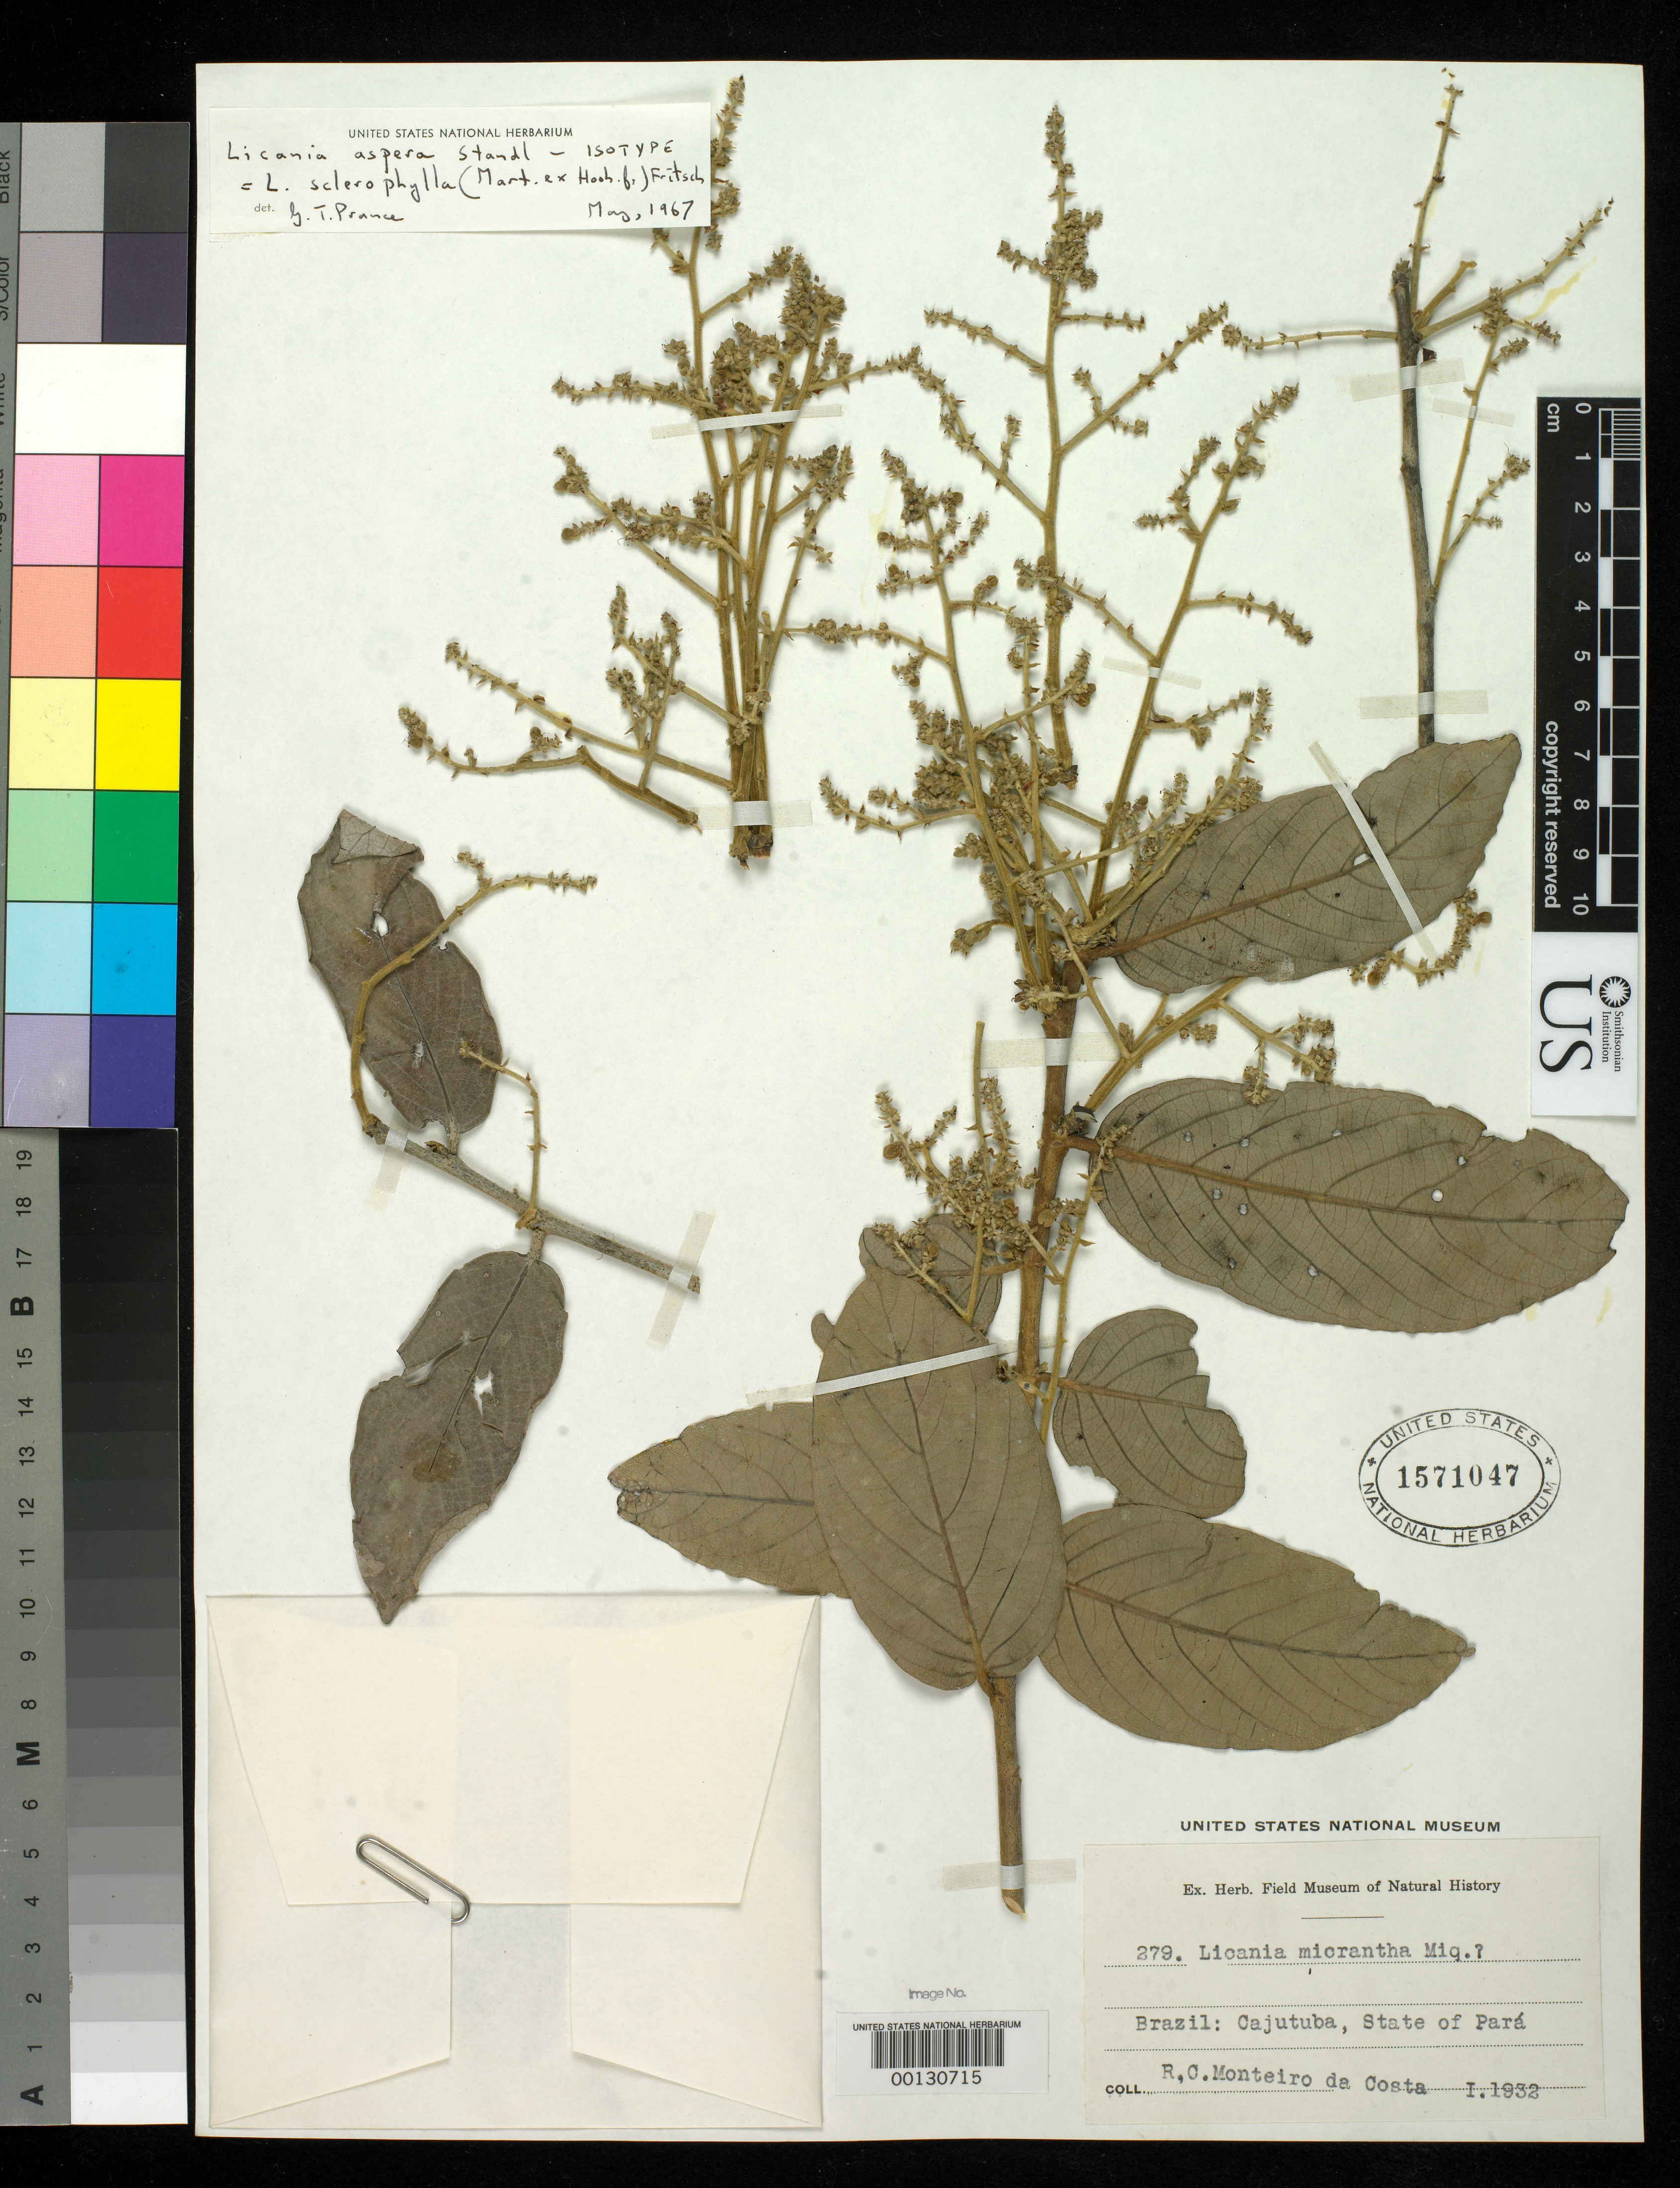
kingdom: Plantae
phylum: Tracheophyta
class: Magnoliopsida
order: Malpighiales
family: Chrysobalanaceae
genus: Licania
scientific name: Licania aspera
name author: Standl.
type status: Isotype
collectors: R. Monteiro da Costa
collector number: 279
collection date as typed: Jan 1932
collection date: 1932-01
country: Brazil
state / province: Pará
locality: Cajutuba.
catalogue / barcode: US 1571047